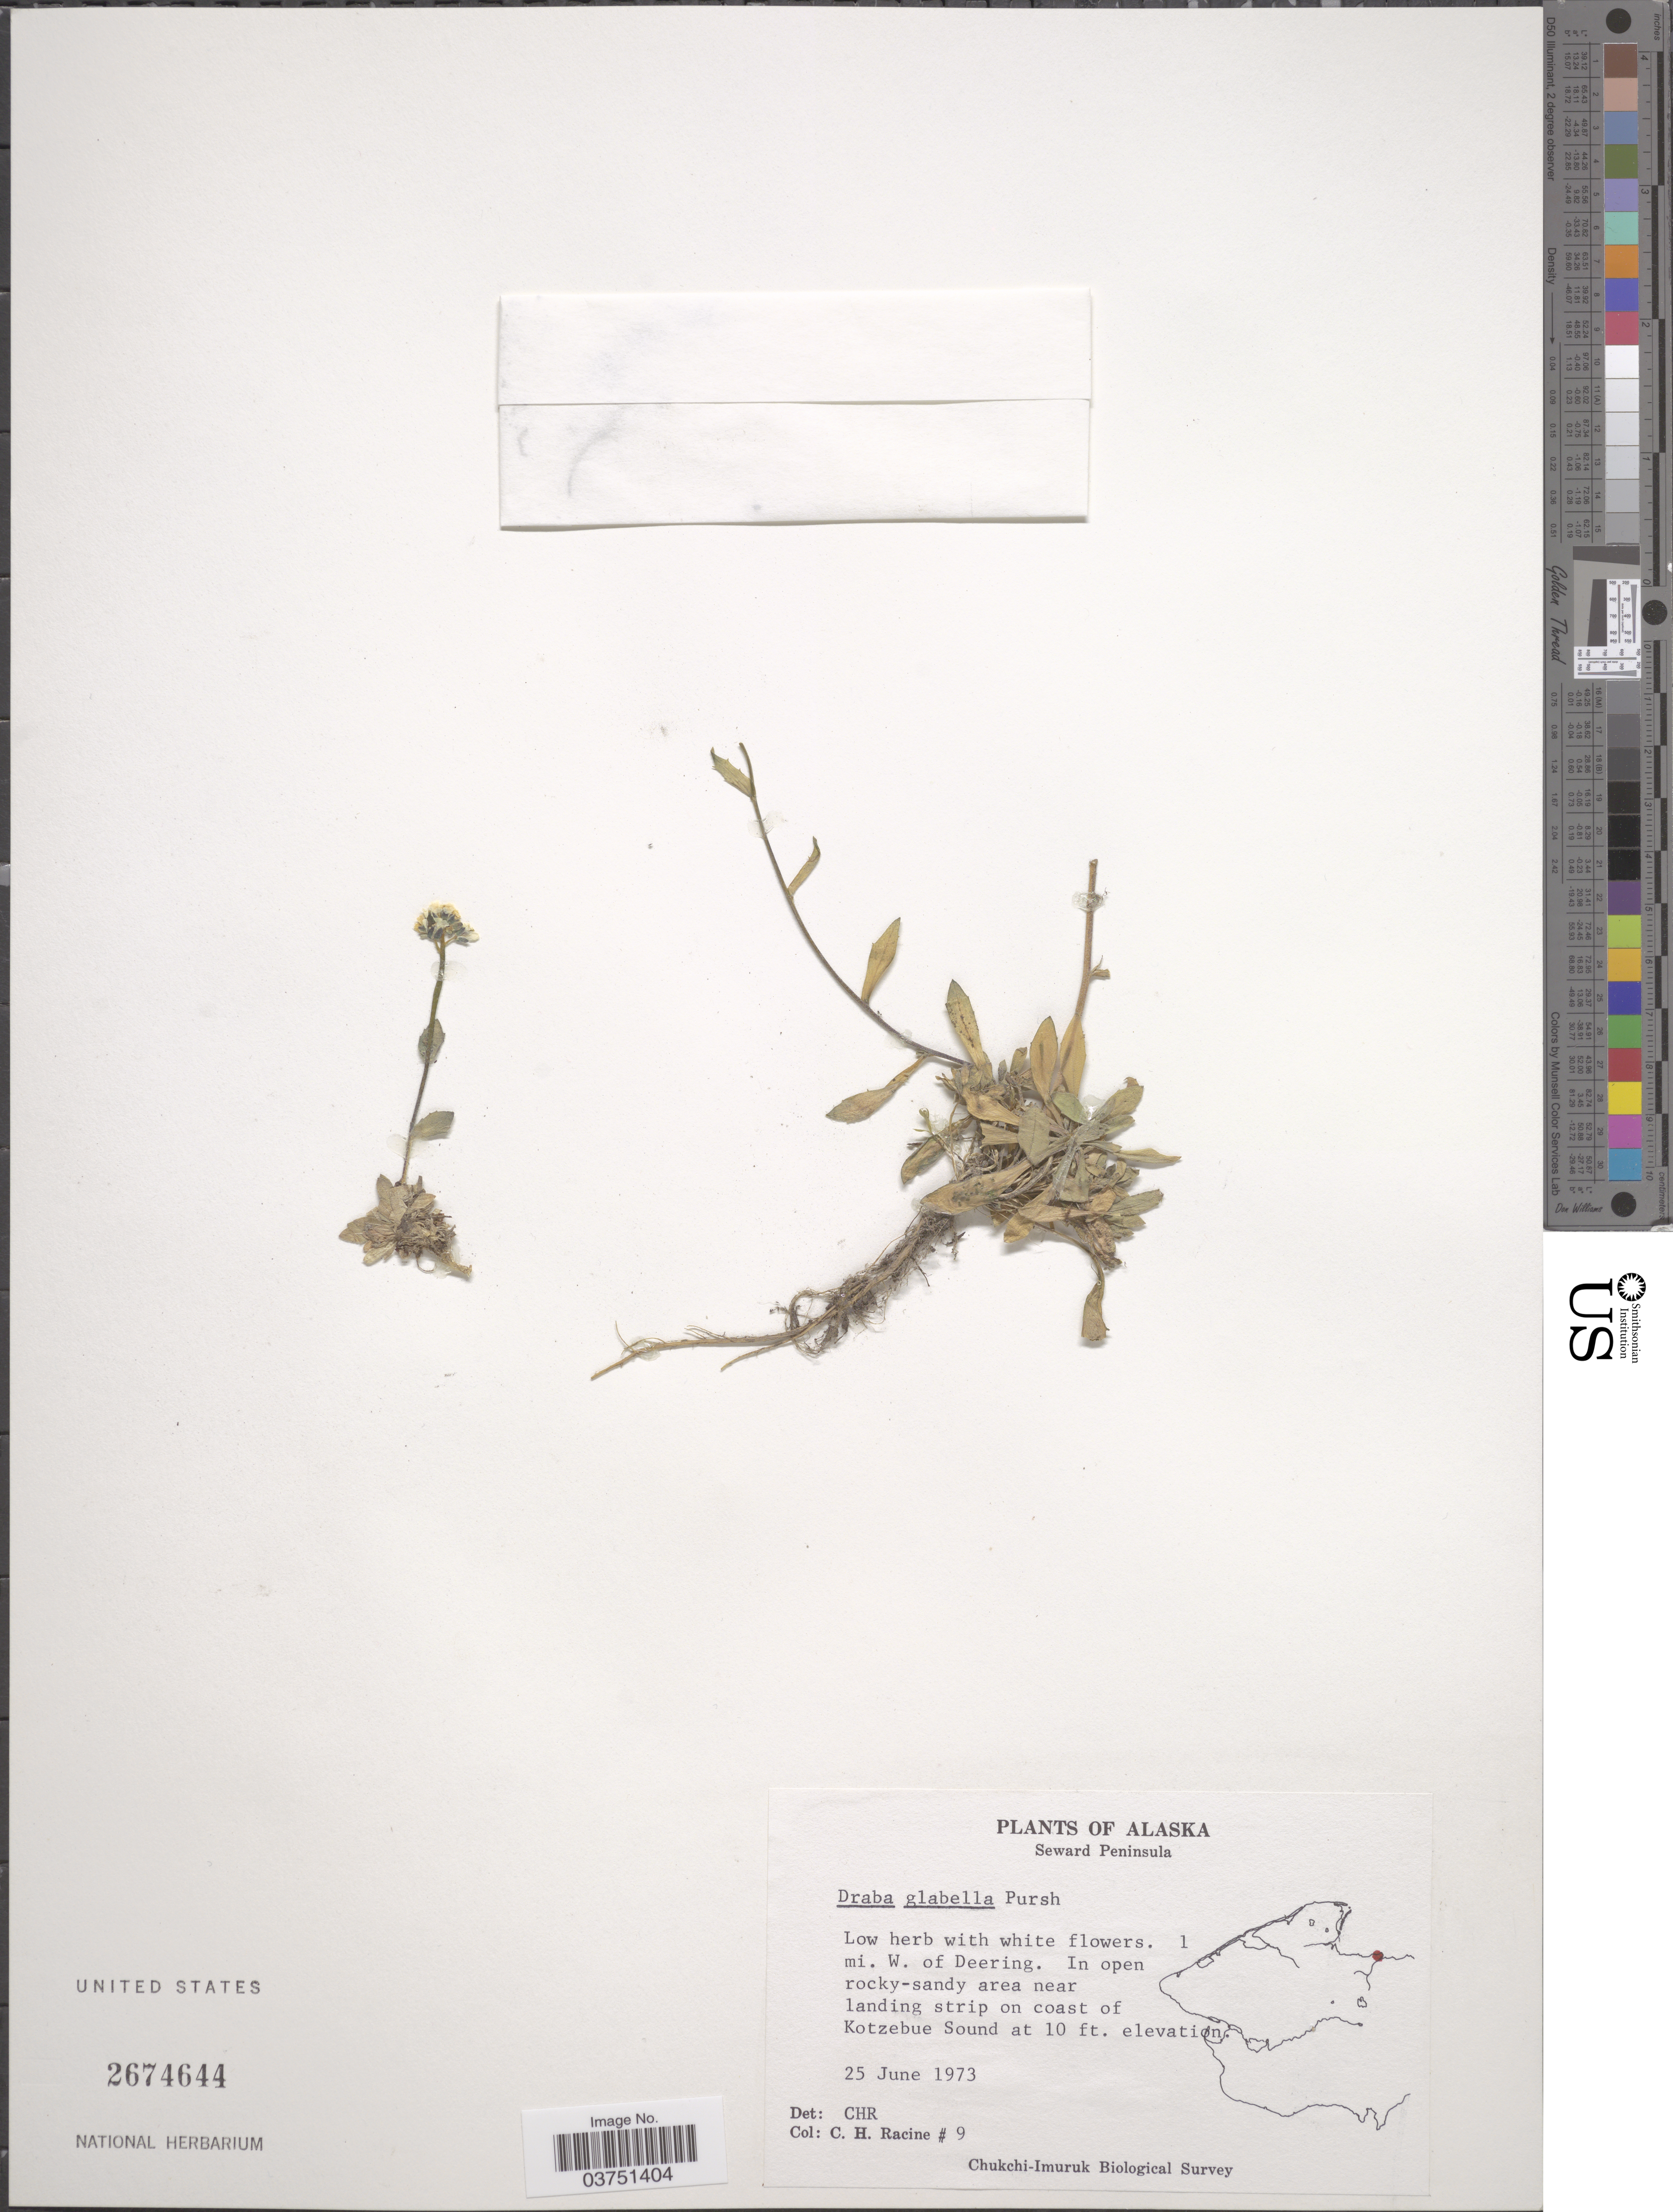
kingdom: Plantae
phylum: Tracheophyta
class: Magnoliopsida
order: Brassicales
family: Brassicaceae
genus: Draba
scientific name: Draba glabella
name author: Pursh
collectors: C. Racine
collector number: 9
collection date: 1973-06-25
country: United States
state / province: Alaska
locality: Seward Peninsula; 1 mi. W. of Deering. Near landing strip on coast of Kotzebue Sound.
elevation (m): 3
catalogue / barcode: US 2674644